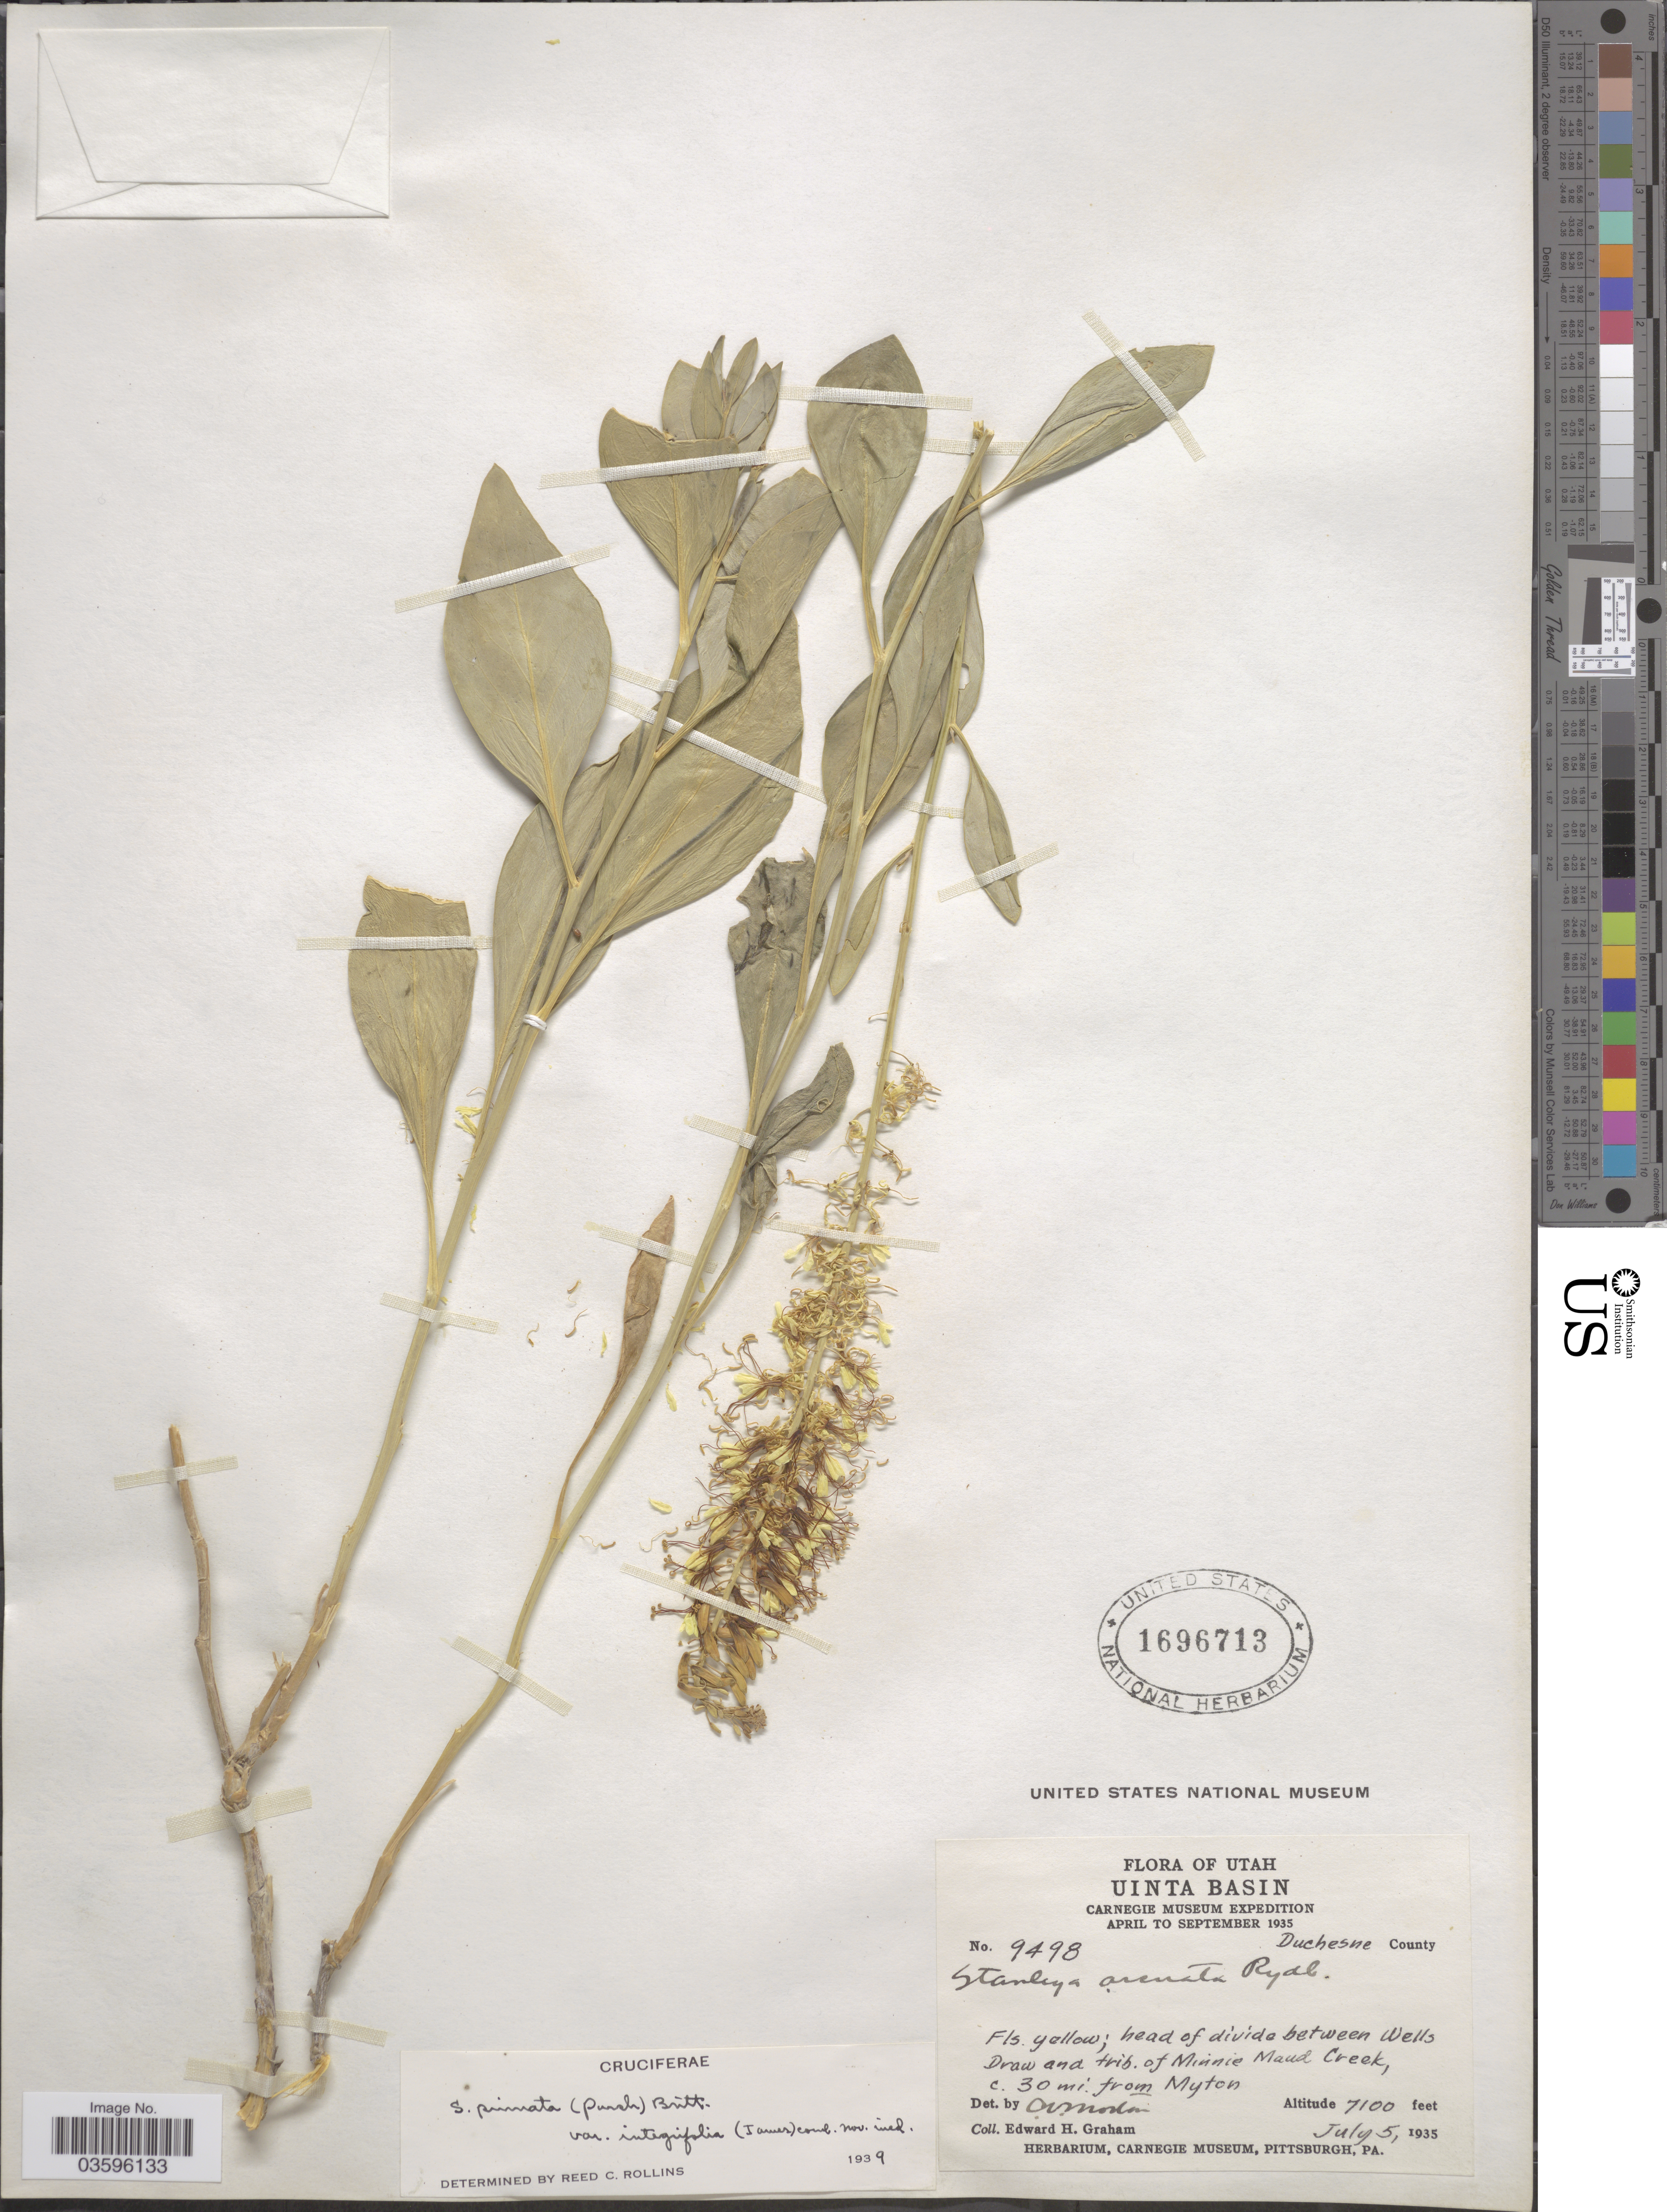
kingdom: Plantae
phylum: Tracheophyta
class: Magnoliopsida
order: Brassicales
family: Brassicaceae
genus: Stanleya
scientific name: Stanleya pinnata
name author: (Pursh) Britton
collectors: E. H. Graham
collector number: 9498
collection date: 1935-07-05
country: United States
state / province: Utah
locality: Uinta Basin. Duchesne County. Head of divide between Wells Draw and trib. of Minnie Maud Creek, c. 30 mi. from Myton.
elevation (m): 2164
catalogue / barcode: US 1696713